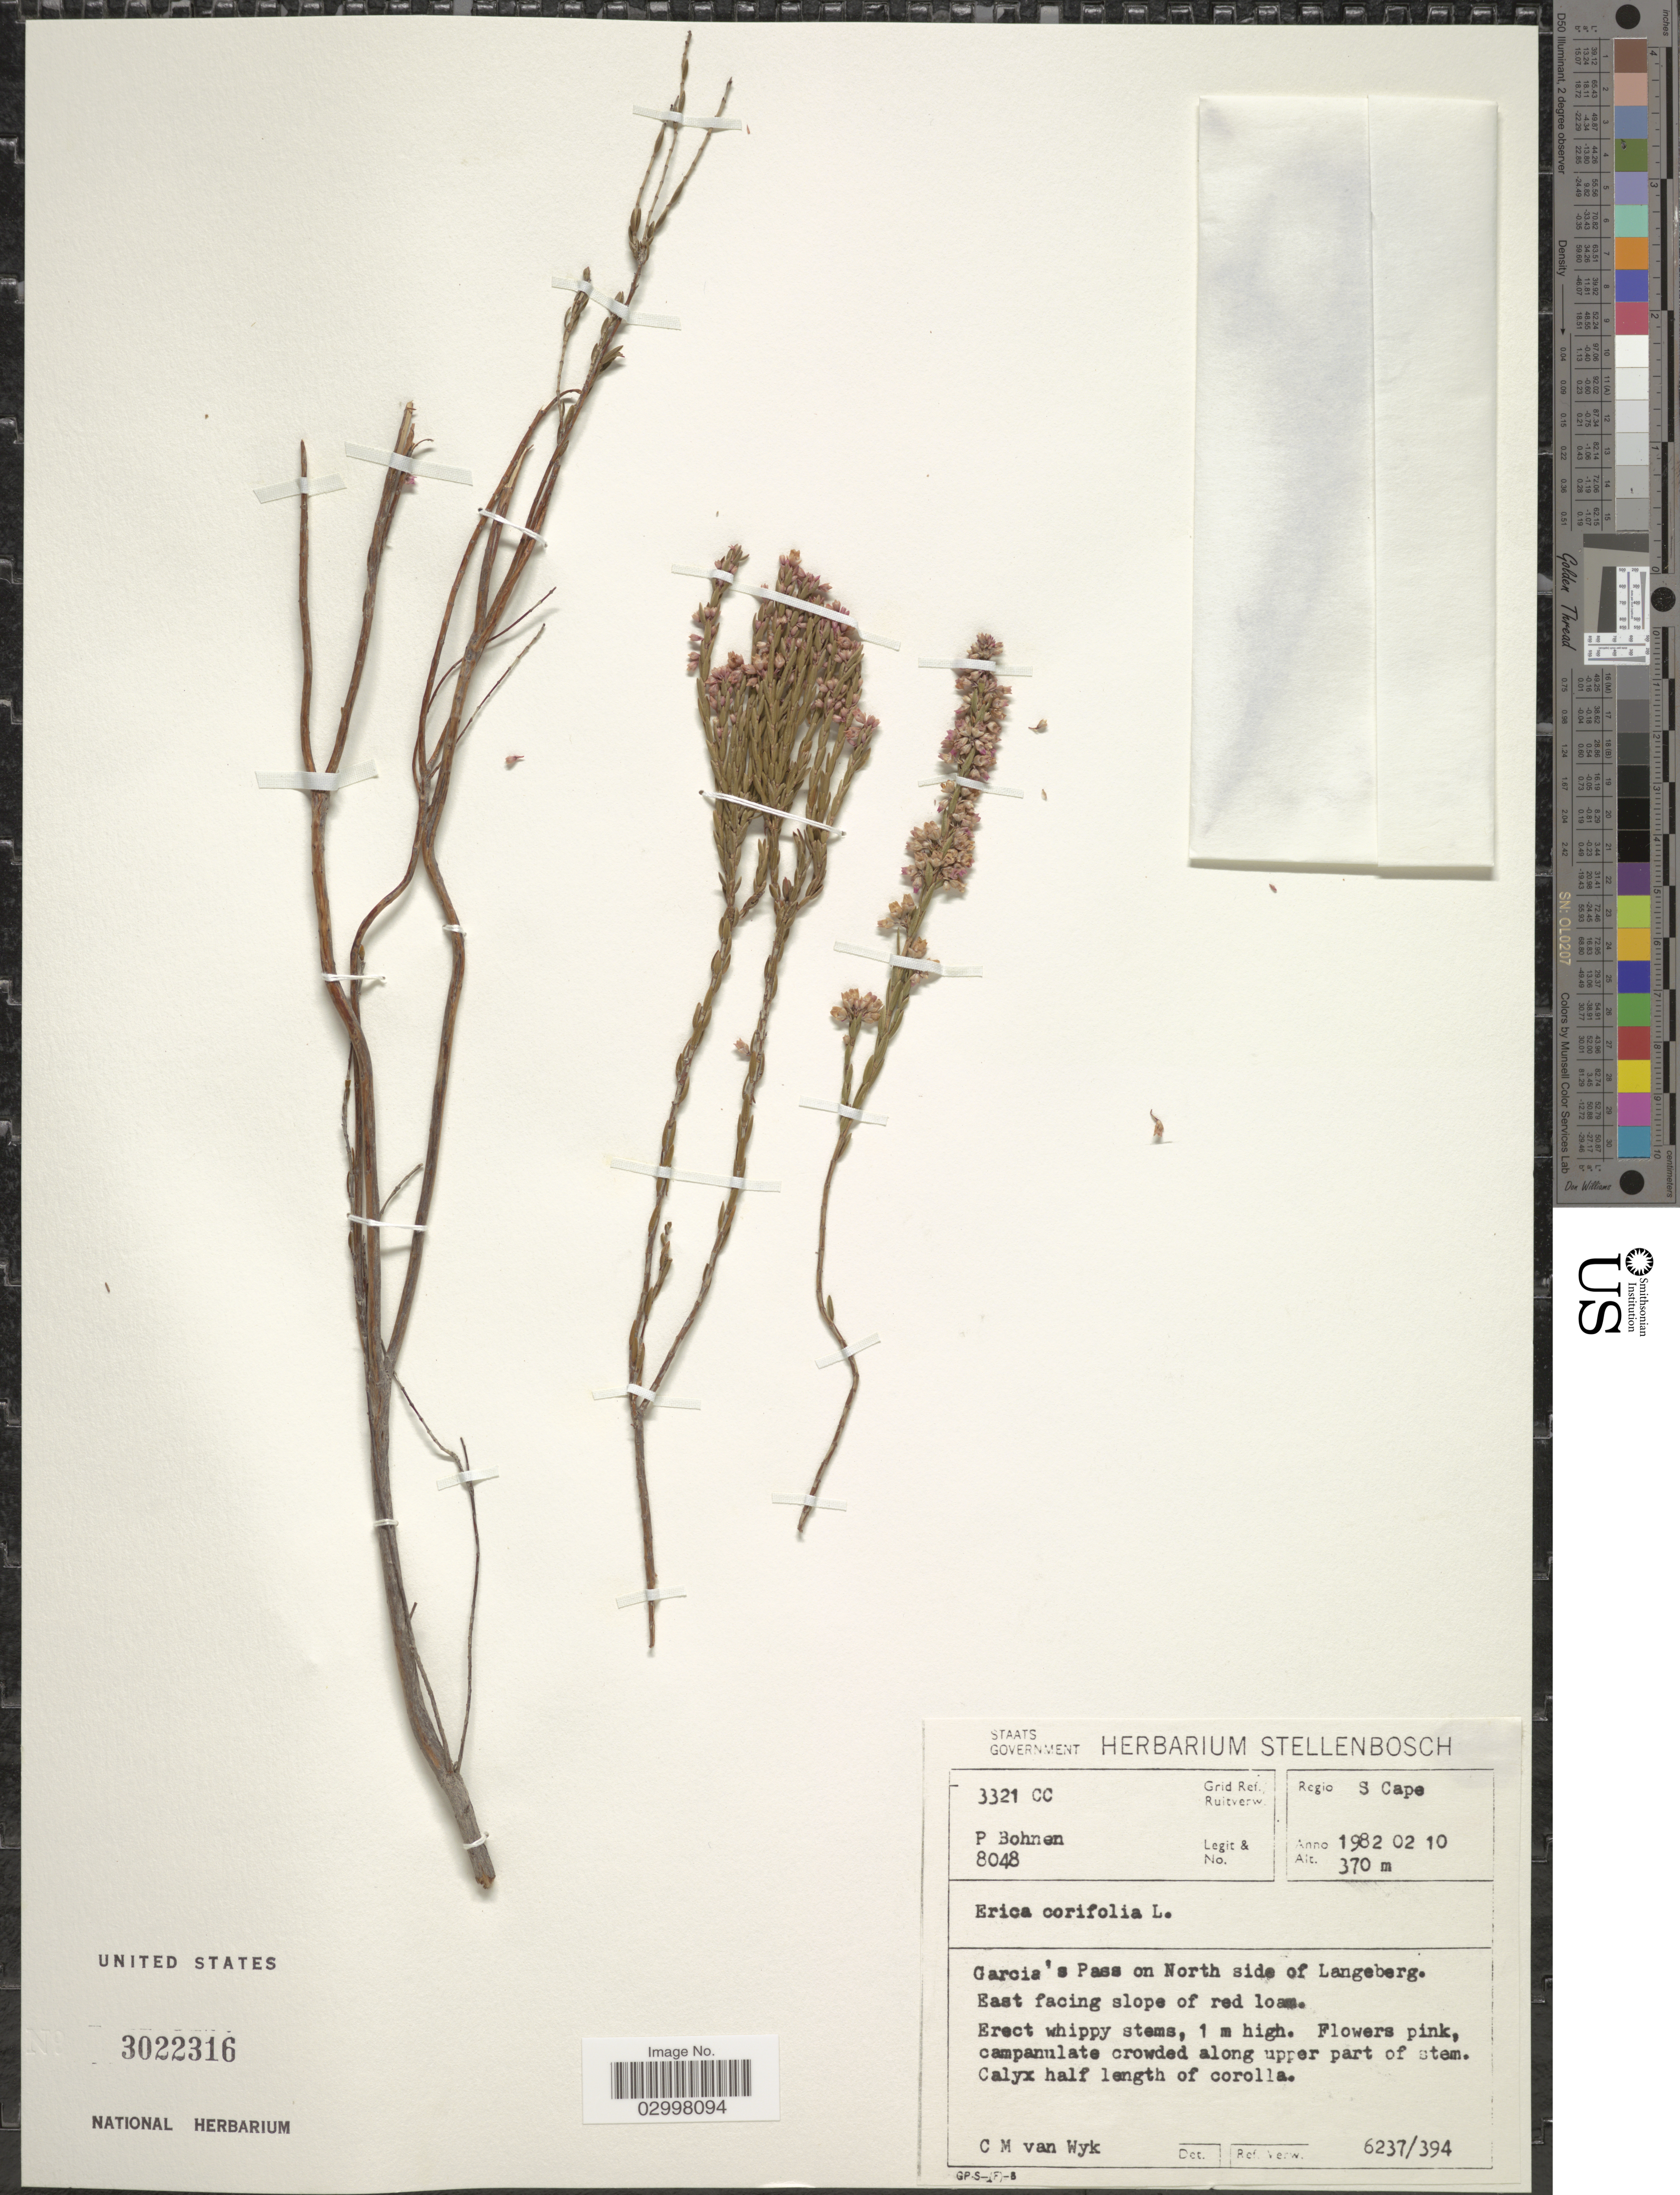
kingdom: Plantae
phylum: Tracheophyta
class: Magnoliopsida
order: Ericales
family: Ericaceae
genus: Erica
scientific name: Erica corifolia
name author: L.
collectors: P. Bohnen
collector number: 8048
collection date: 1982-02-10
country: South Africa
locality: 3321 CC Grid Ref./Ruitverw. Regio S Cape. Garcia's Pass on North side of Langeberg.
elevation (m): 370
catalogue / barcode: US 3022316